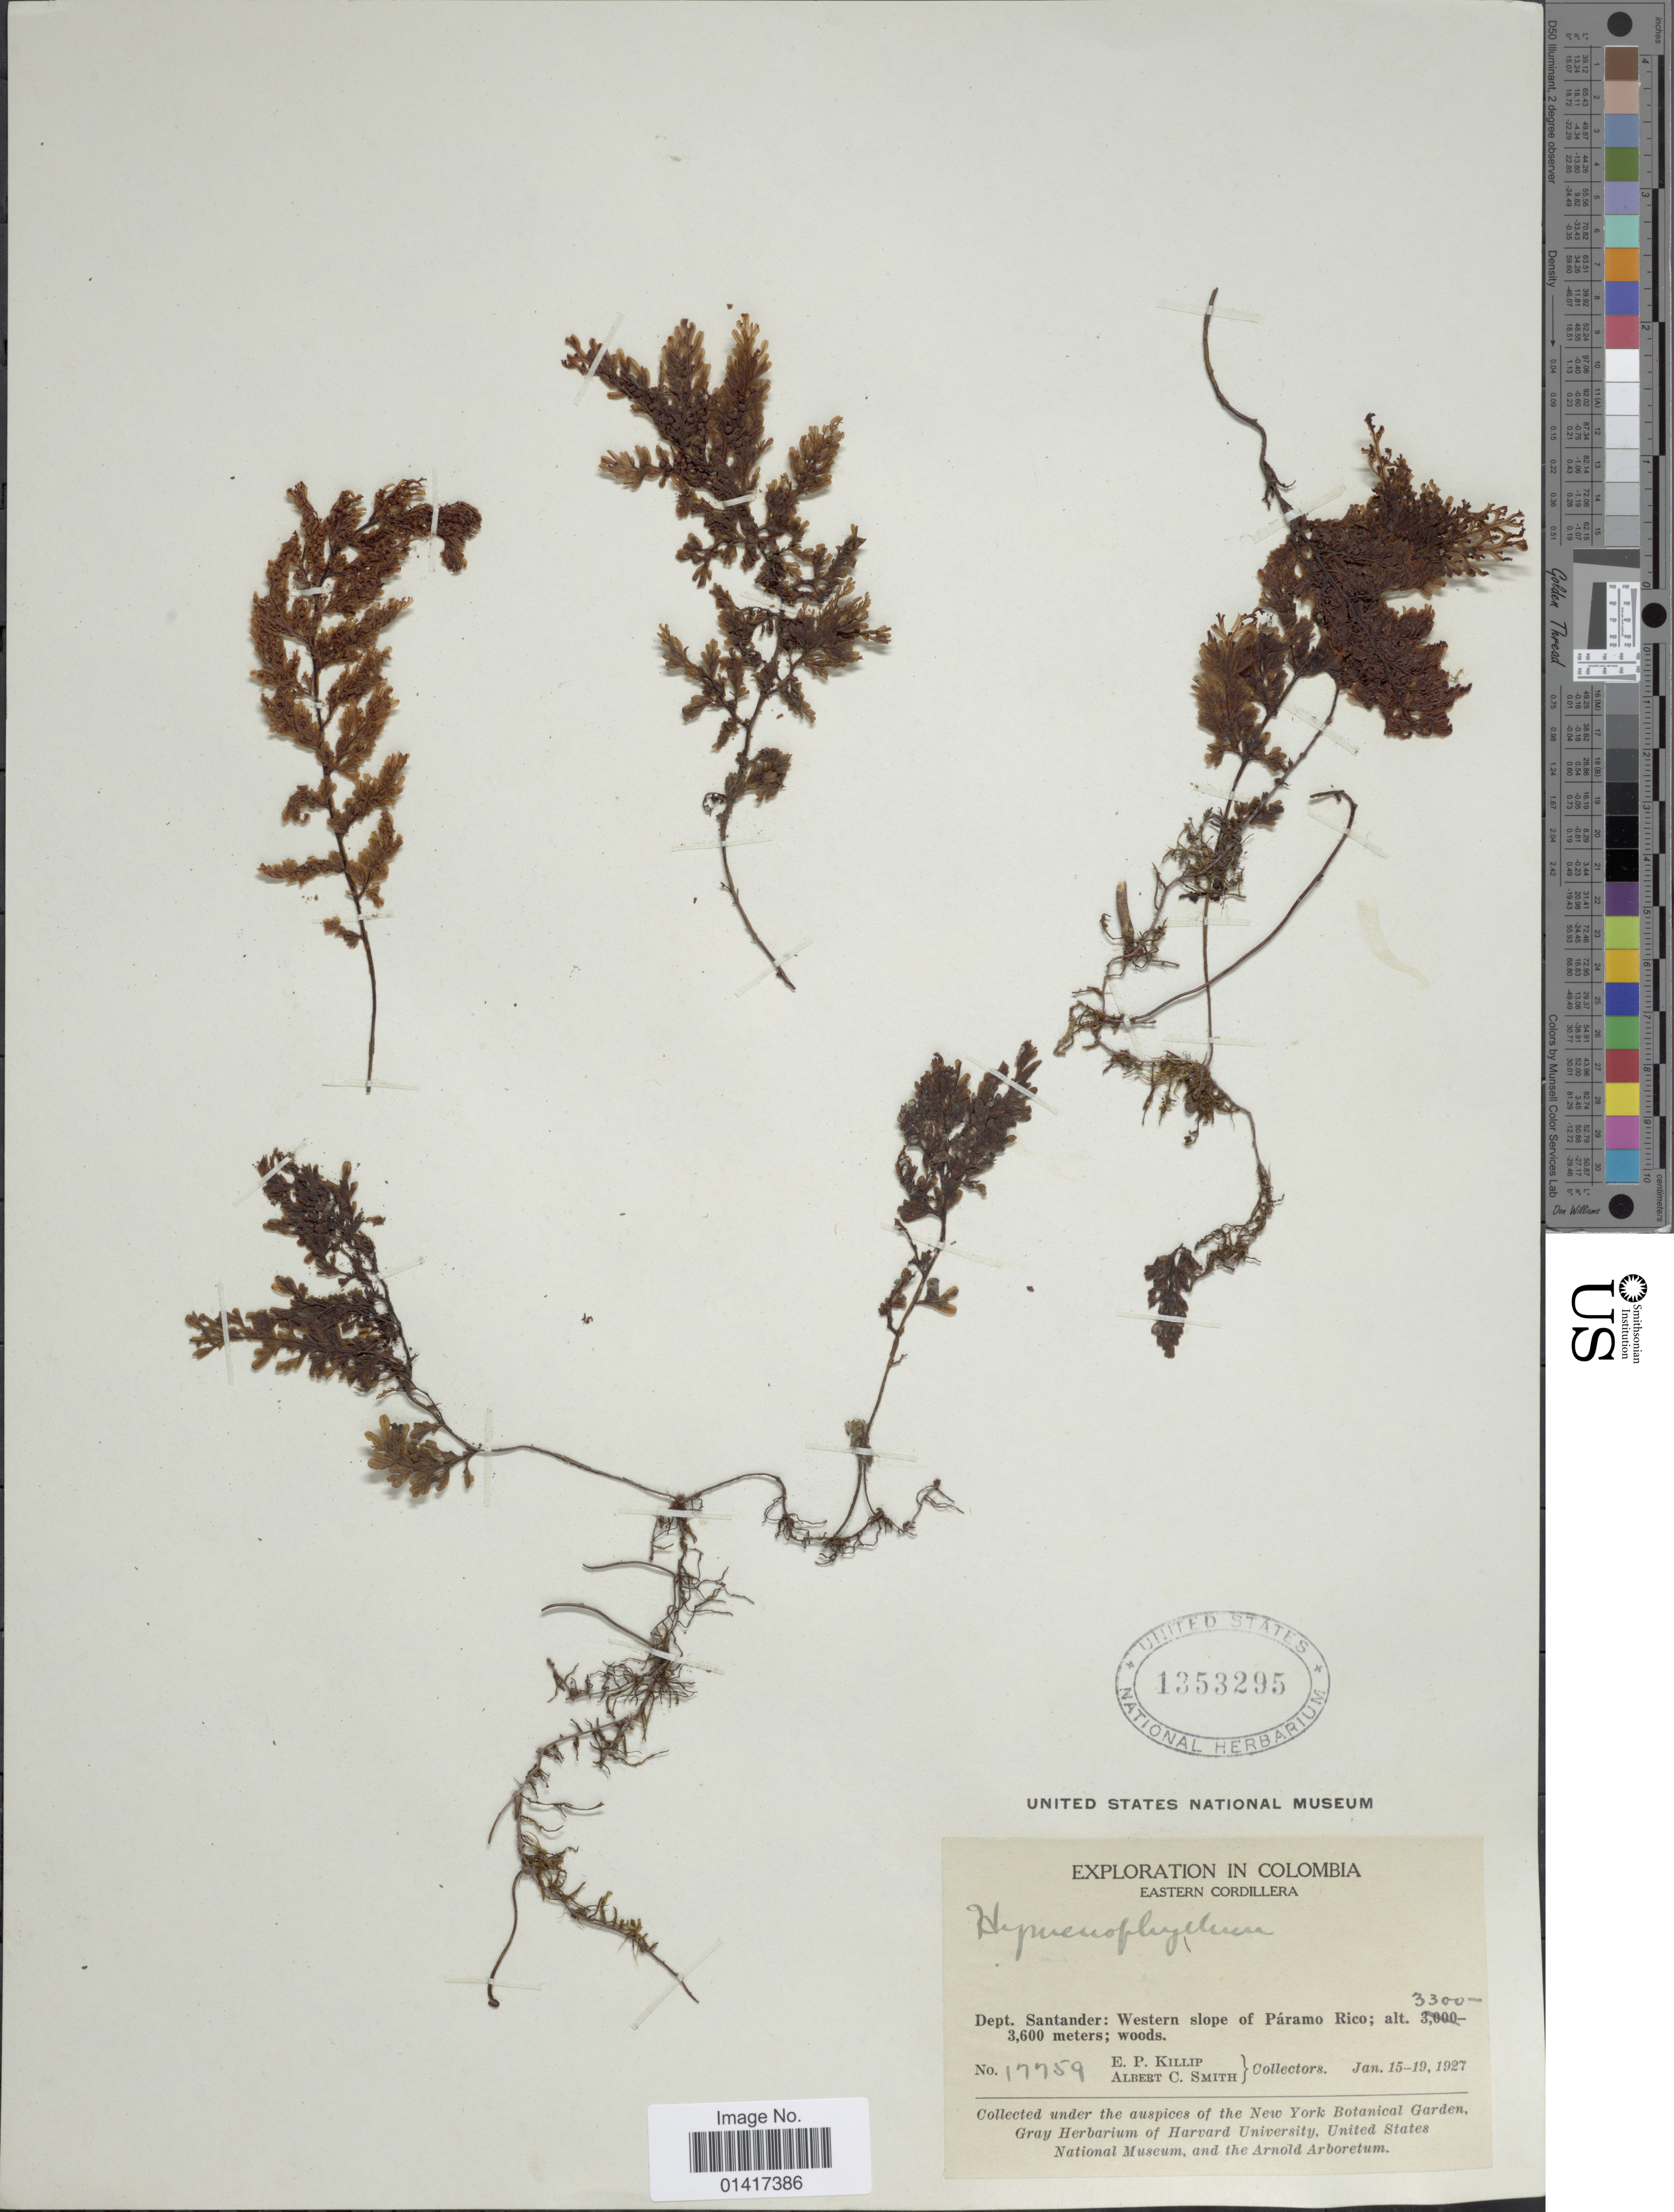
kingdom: Plantae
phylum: Tracheophyta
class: Polypodiopsida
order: Hymenophyllales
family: Hymenophyllaceae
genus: Hymenophyllum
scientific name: Hymenophyllum sp.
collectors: E. P. Killip & A. C. Smith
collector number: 17759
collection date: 1927-01-15/1927-01-19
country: Colombia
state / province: Santander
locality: Eastern Cordillera. Dept. Santander: Western sloipe of Paramo Rico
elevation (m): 3300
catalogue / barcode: US 1353295